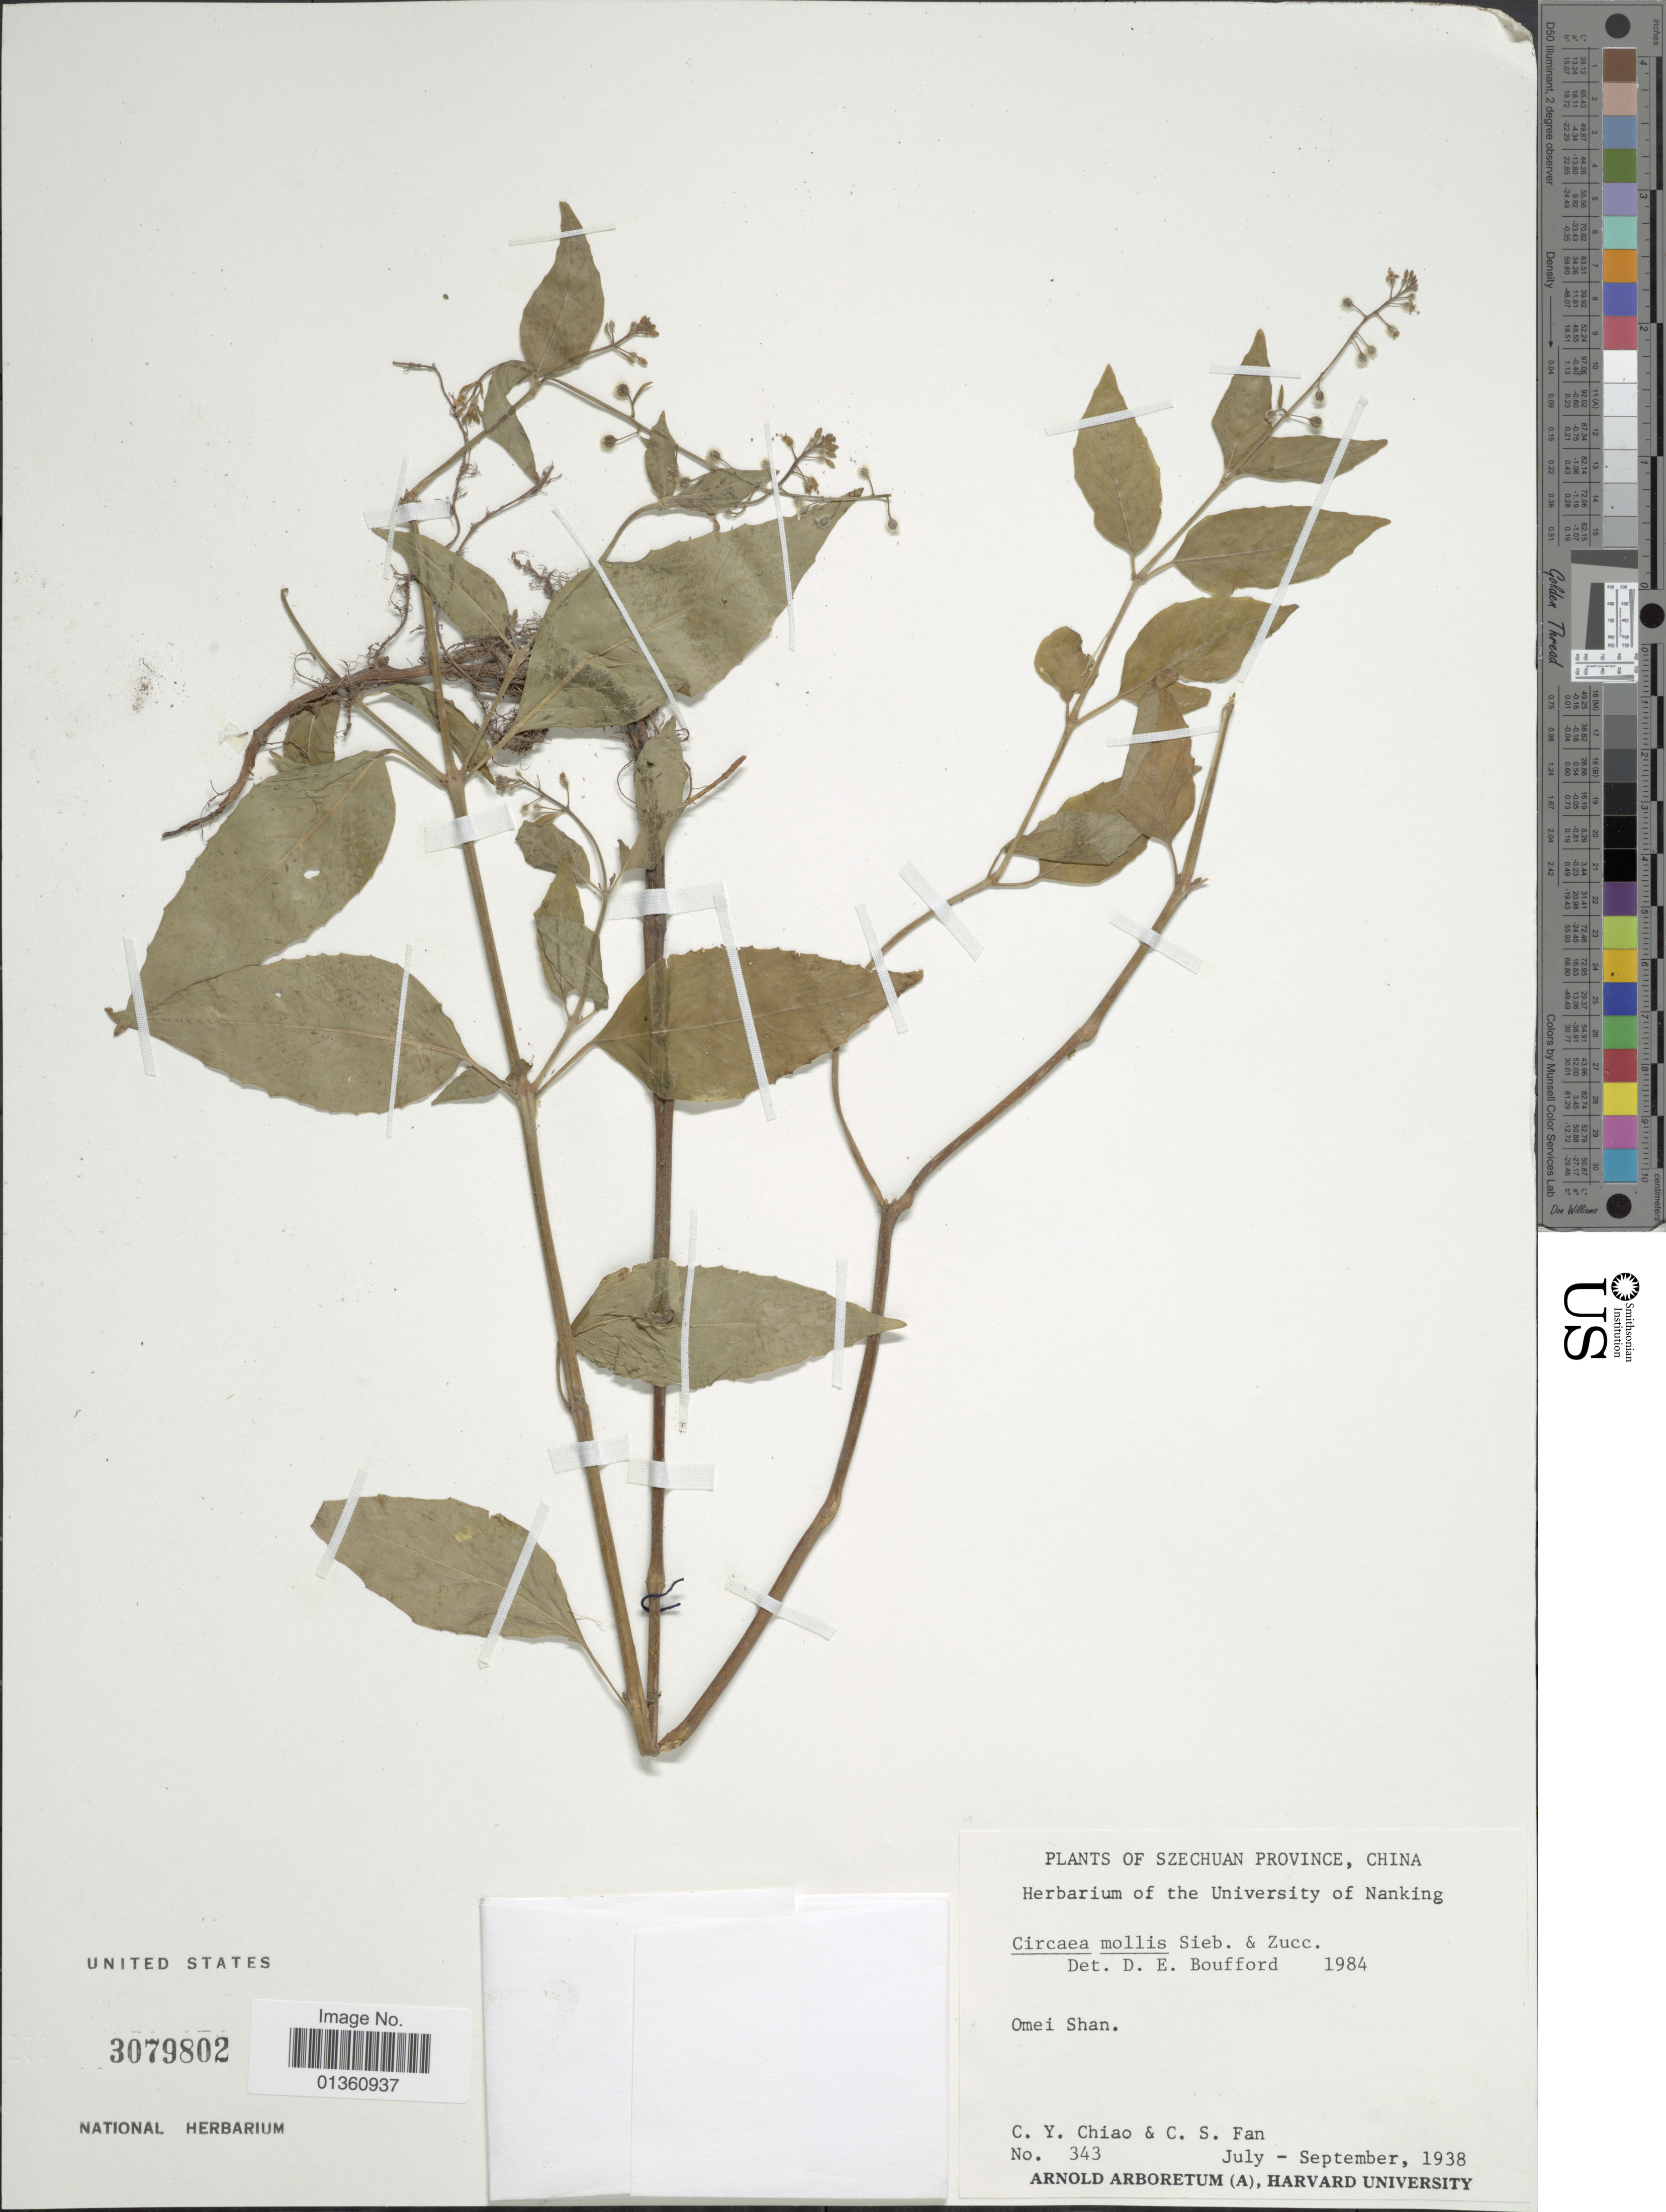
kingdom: Plantae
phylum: Tracheophyta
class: Magnoliopsida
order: Myrtales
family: Onagraceae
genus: Circaea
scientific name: Circaea mollis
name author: Siebold & Zucc.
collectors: C. Y. Chiao & C. S. Fan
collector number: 343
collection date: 1938-07/1938-09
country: China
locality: Szechuan Province. Omei Shan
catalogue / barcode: US 3079802